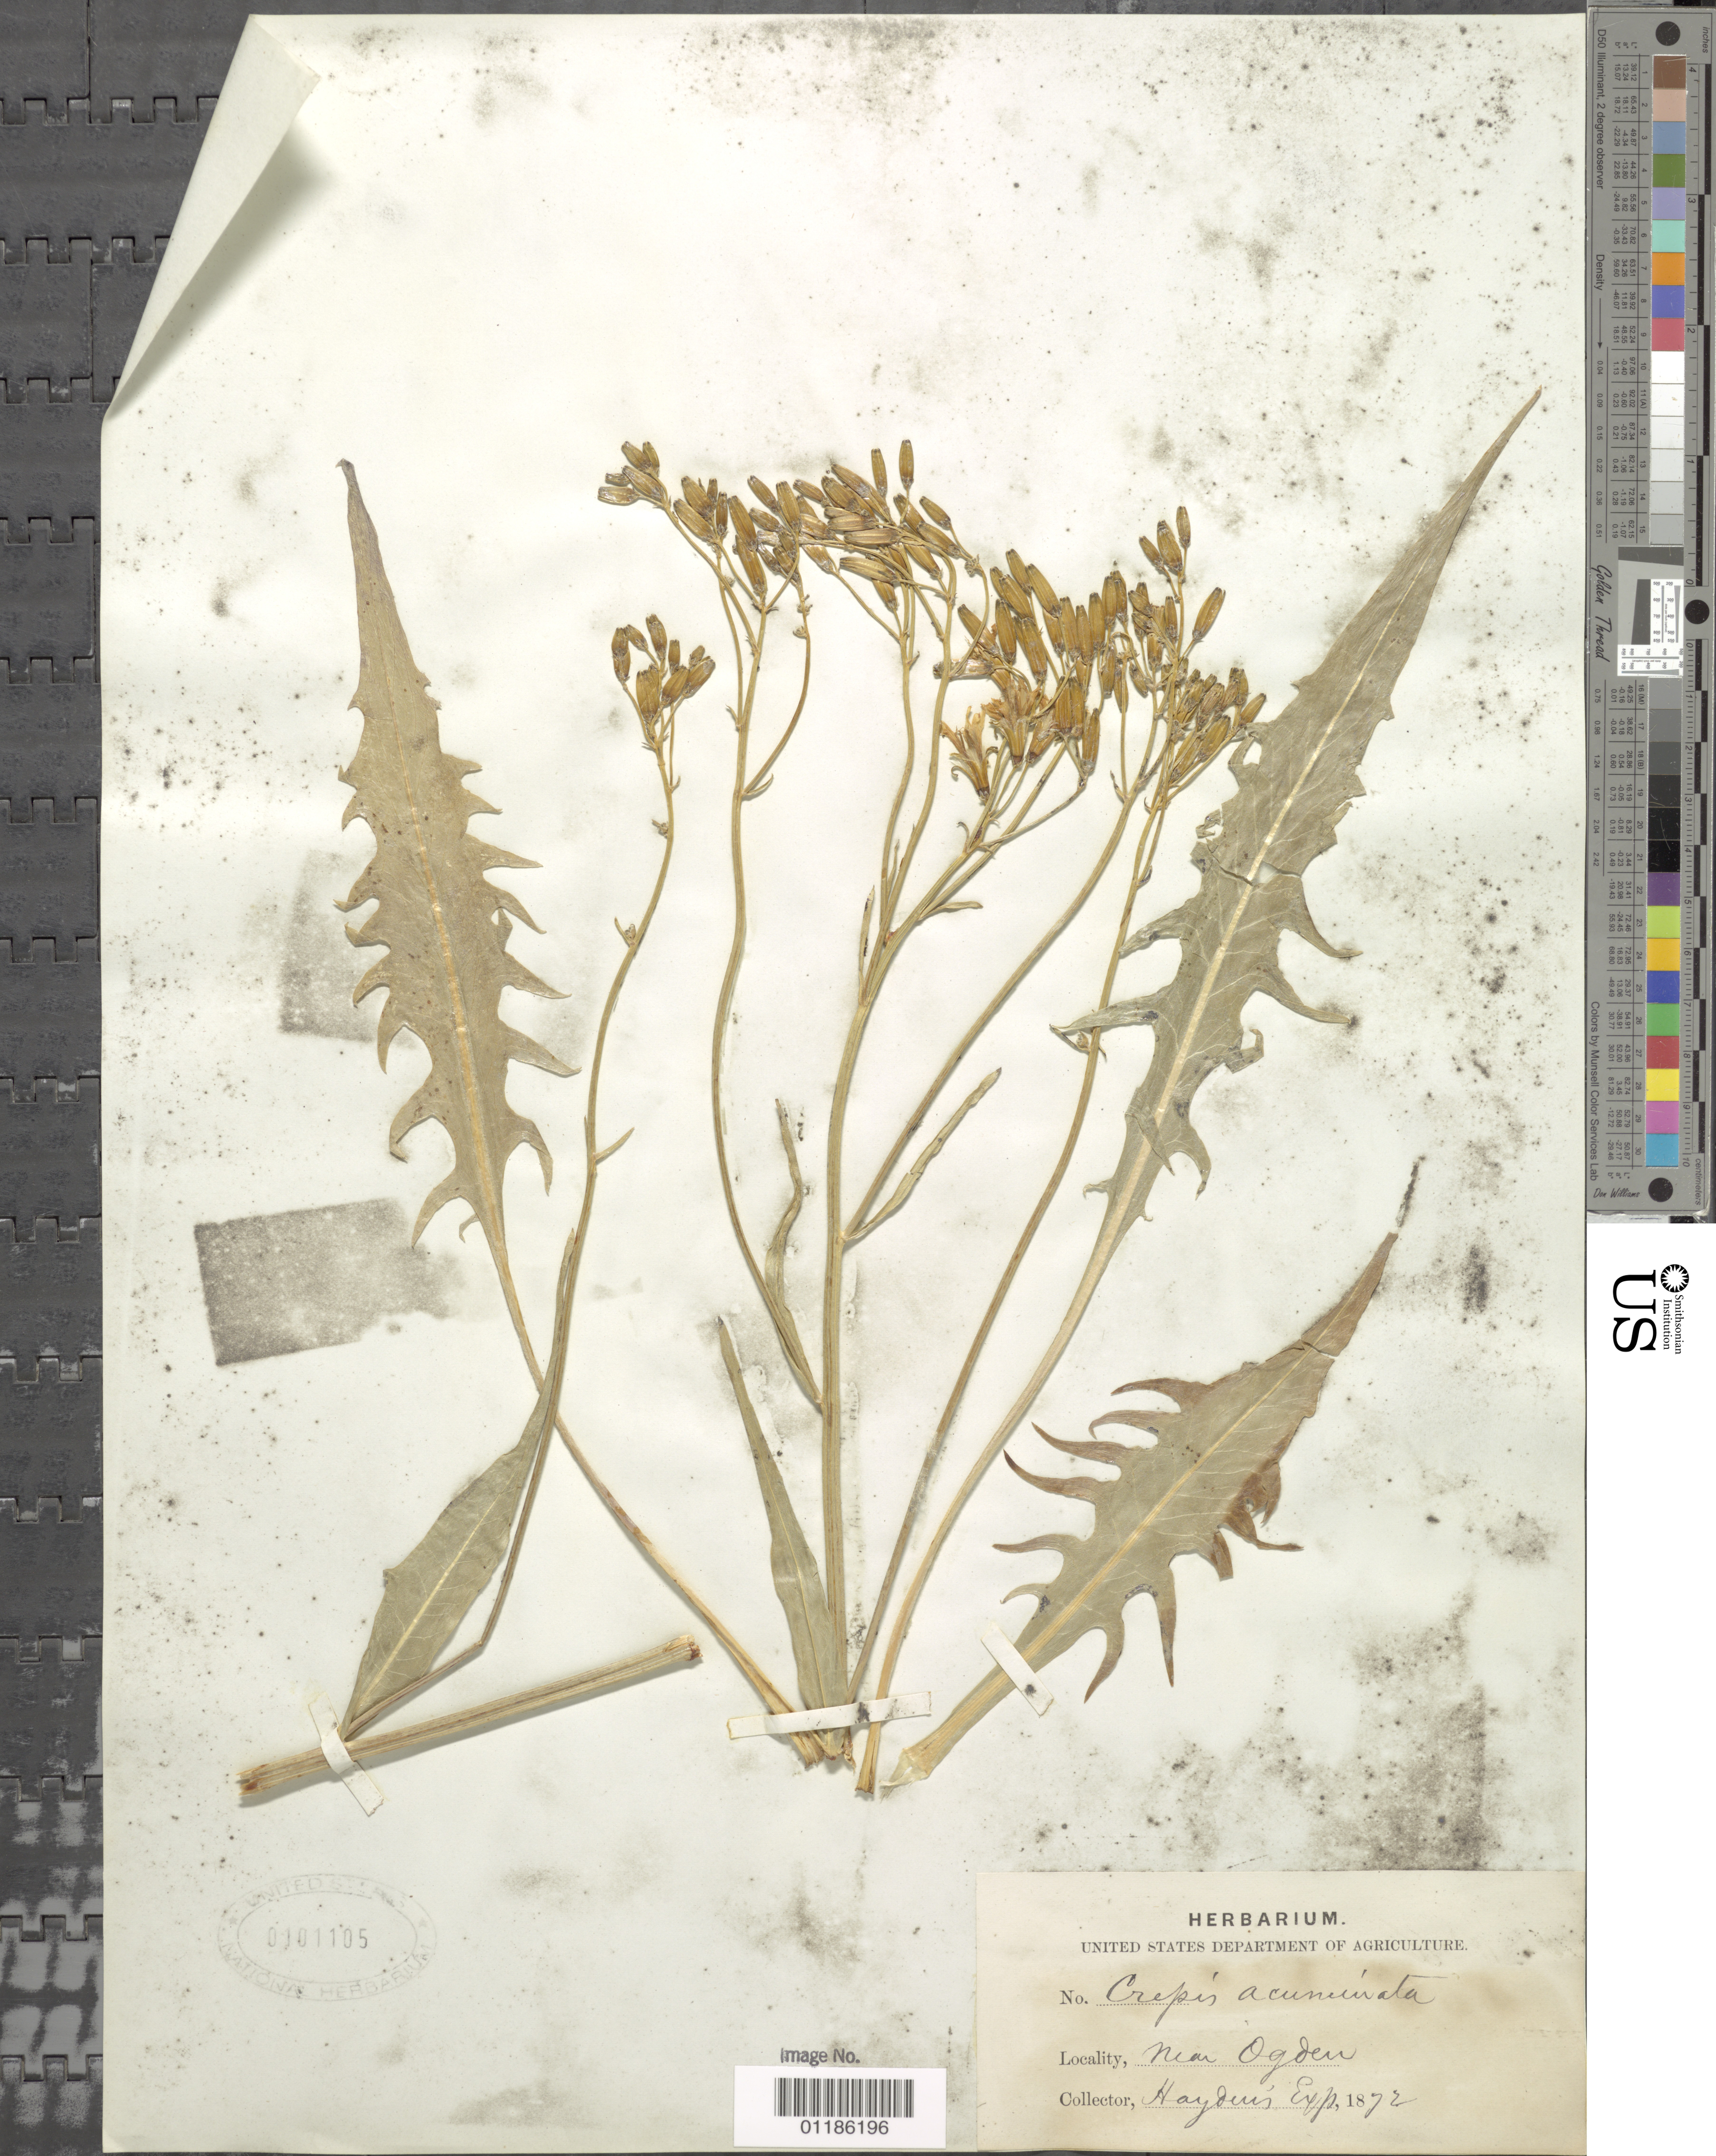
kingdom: Plantae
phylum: Tracheophyta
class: Magnoliopsida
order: Asterales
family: Asteraceae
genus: Crepis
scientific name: Crepis acuminata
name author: Nutt.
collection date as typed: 1872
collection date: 1872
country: United States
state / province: Utah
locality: near Ogden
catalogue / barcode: US 101105